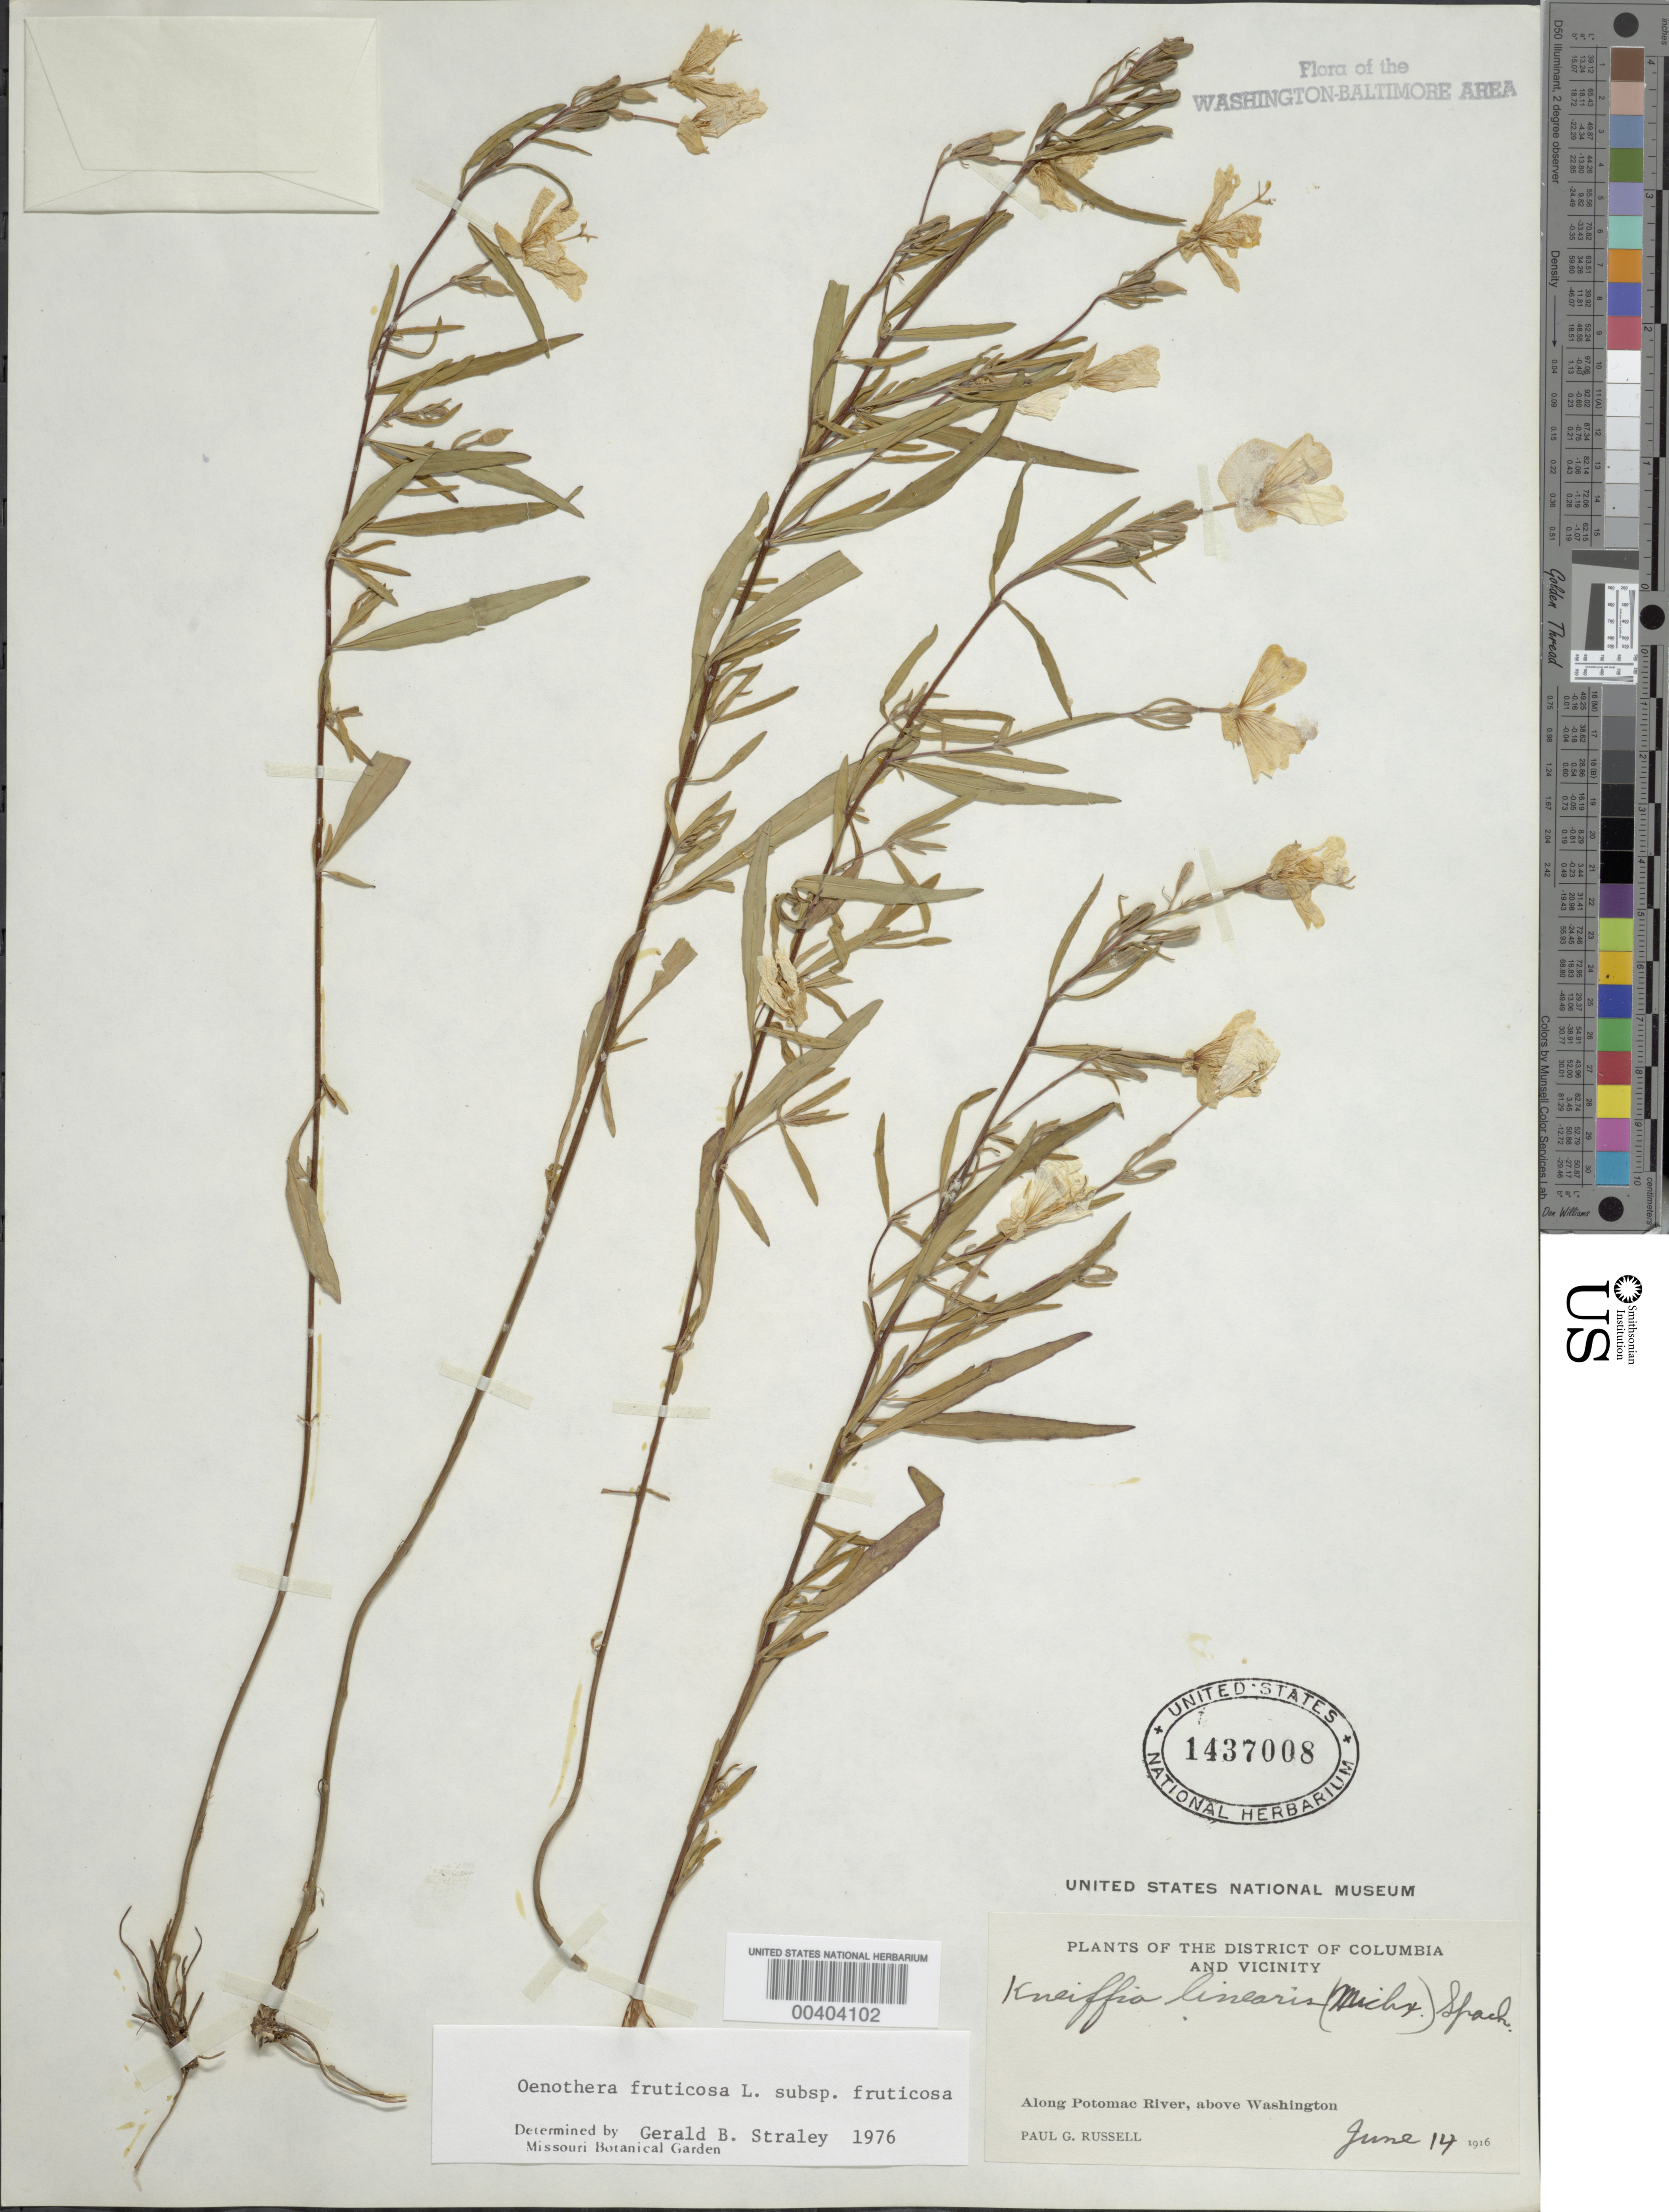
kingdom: Plantae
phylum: Tracheophyta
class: Magnoliopsida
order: Myrtales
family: Onagraceae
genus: Oenothera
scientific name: Oenothera fruticosa subsp. fruticosa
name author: L.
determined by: Straley, G. B.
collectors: P. G. Russell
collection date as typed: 14 Jun 1916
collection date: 1916-06-14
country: United States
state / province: Maryland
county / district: Montgomery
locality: Potomac River, above Washington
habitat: Along river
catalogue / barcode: US 1437008